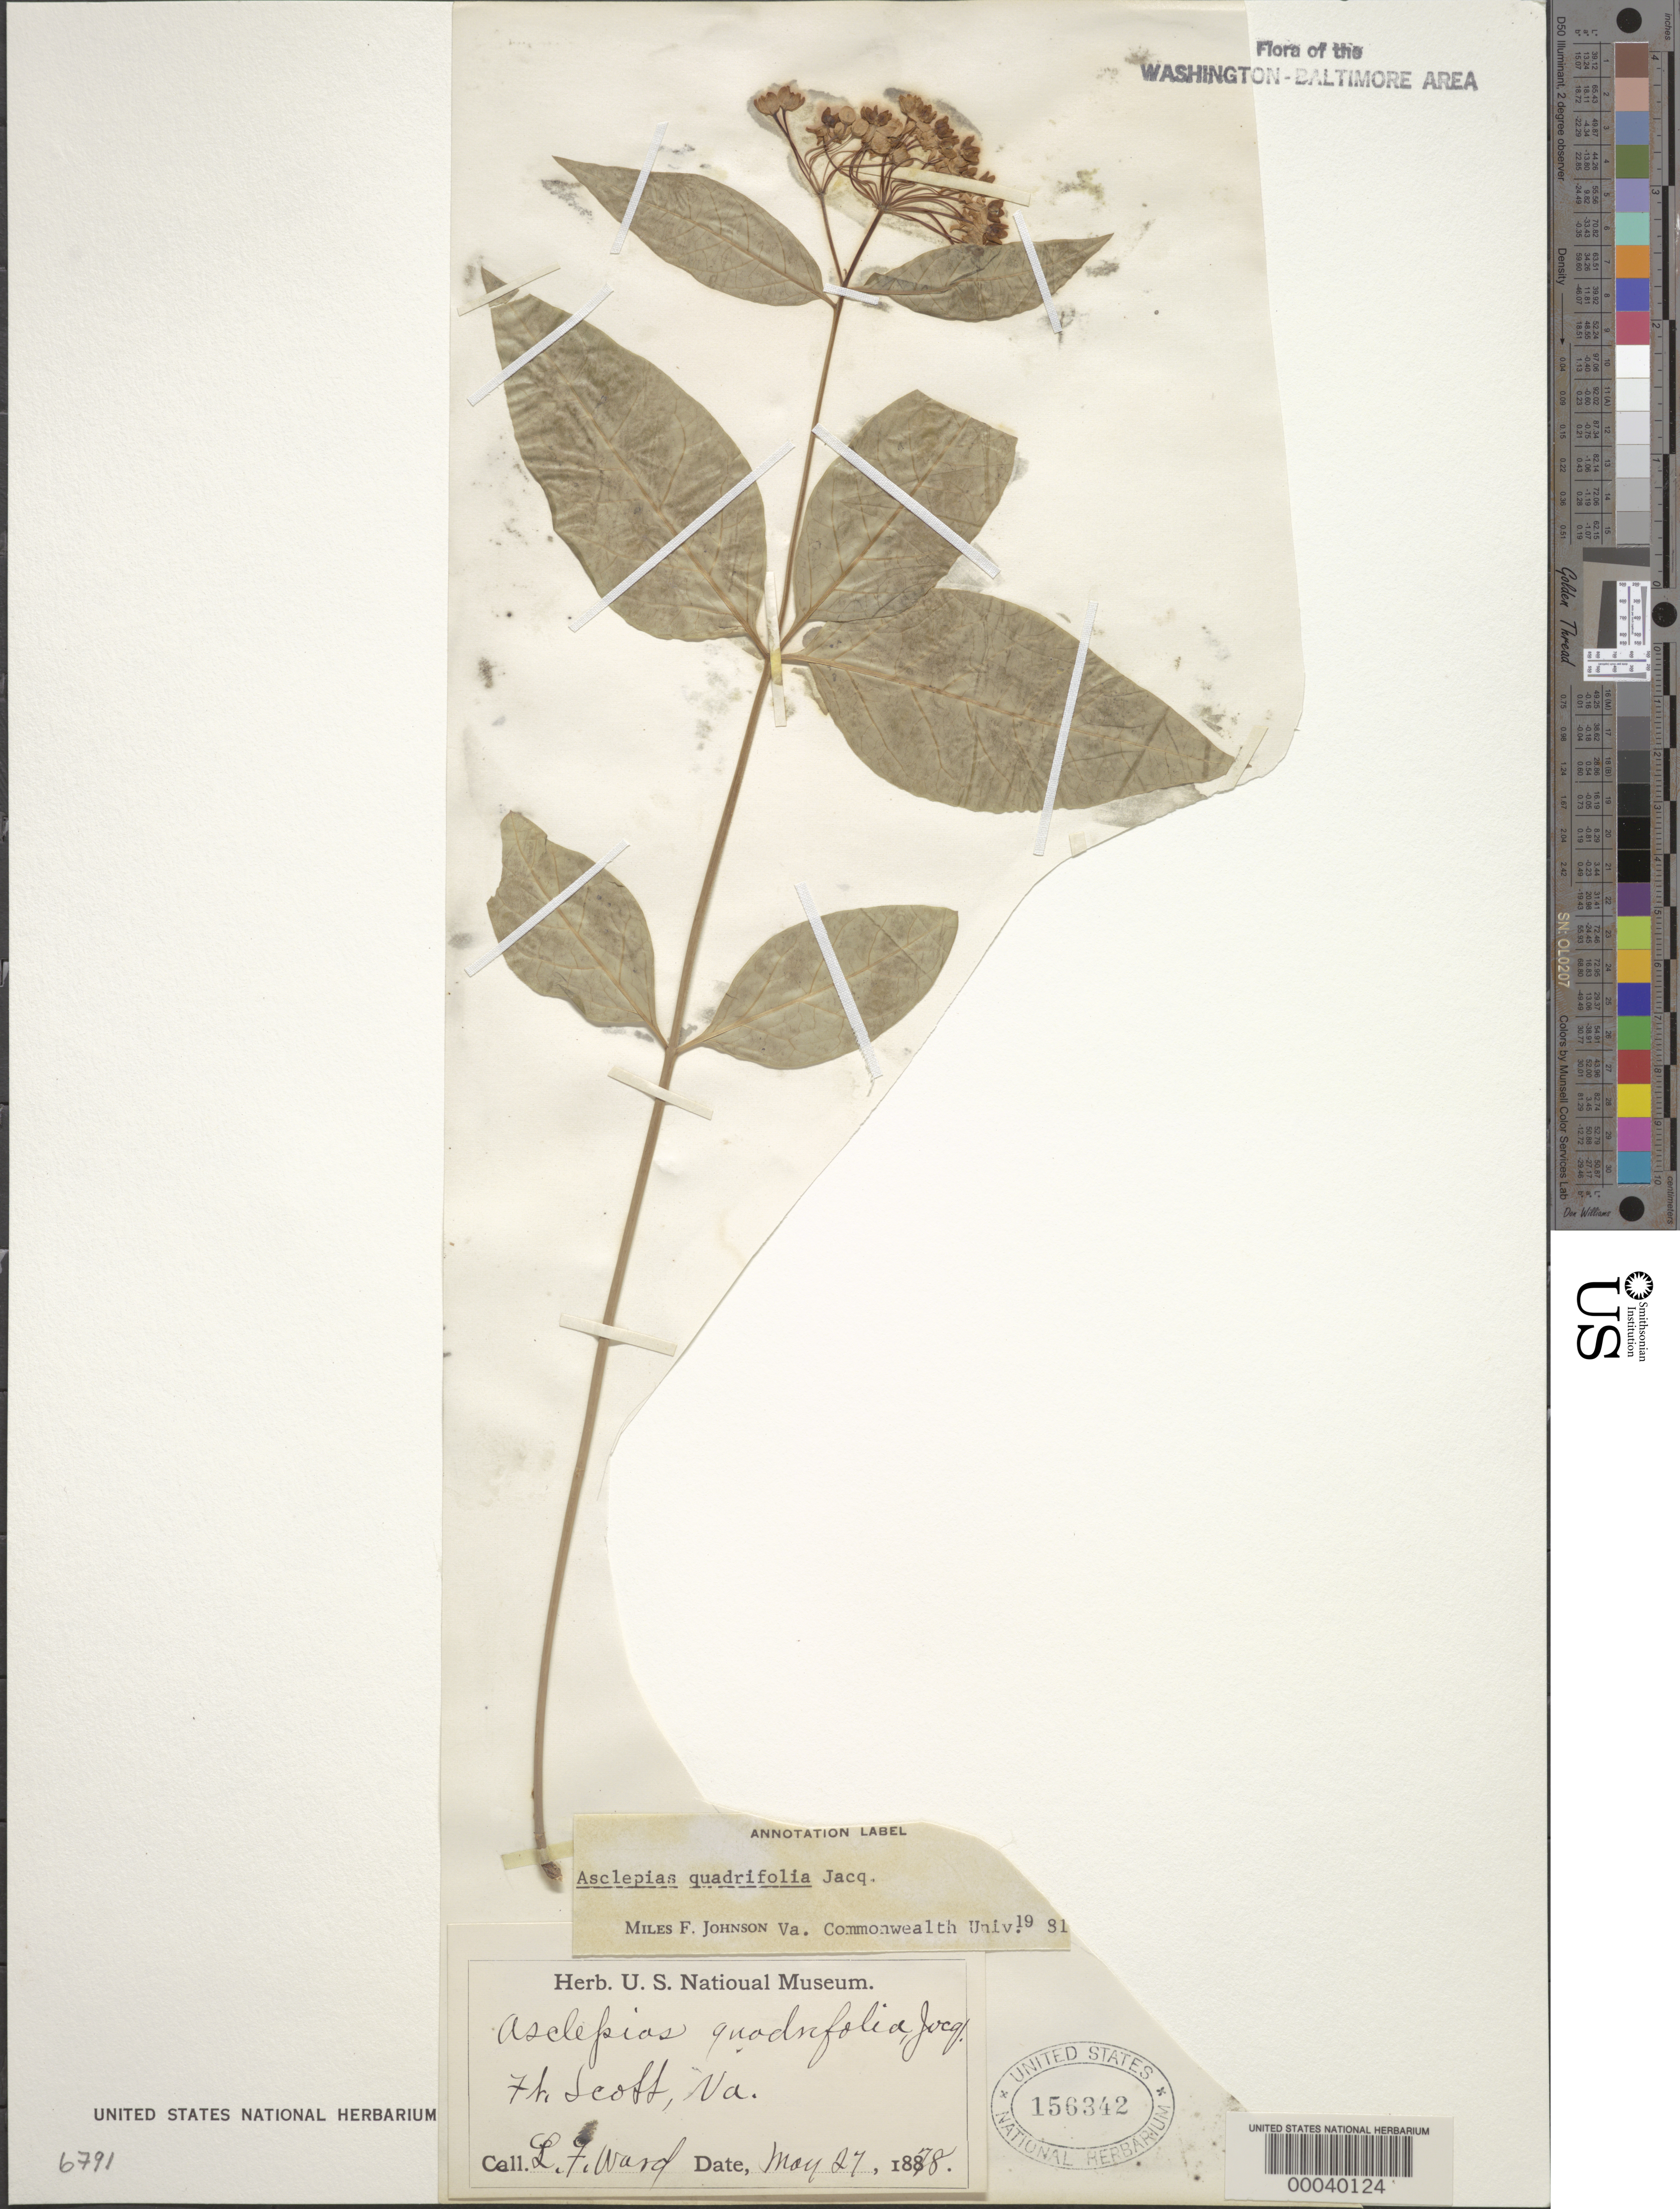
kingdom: Plantae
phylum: Tracheophyta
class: Magnoliopsida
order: Gentianales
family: Apocynaceae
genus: Asclepias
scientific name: Asclepias quadrifolia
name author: Jacq.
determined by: Johnson, M. F.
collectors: L. F. Ward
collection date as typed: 27 May 1878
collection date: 1878-05-27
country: United States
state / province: Virginia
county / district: Arlington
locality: Fort Scott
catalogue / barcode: US 156342